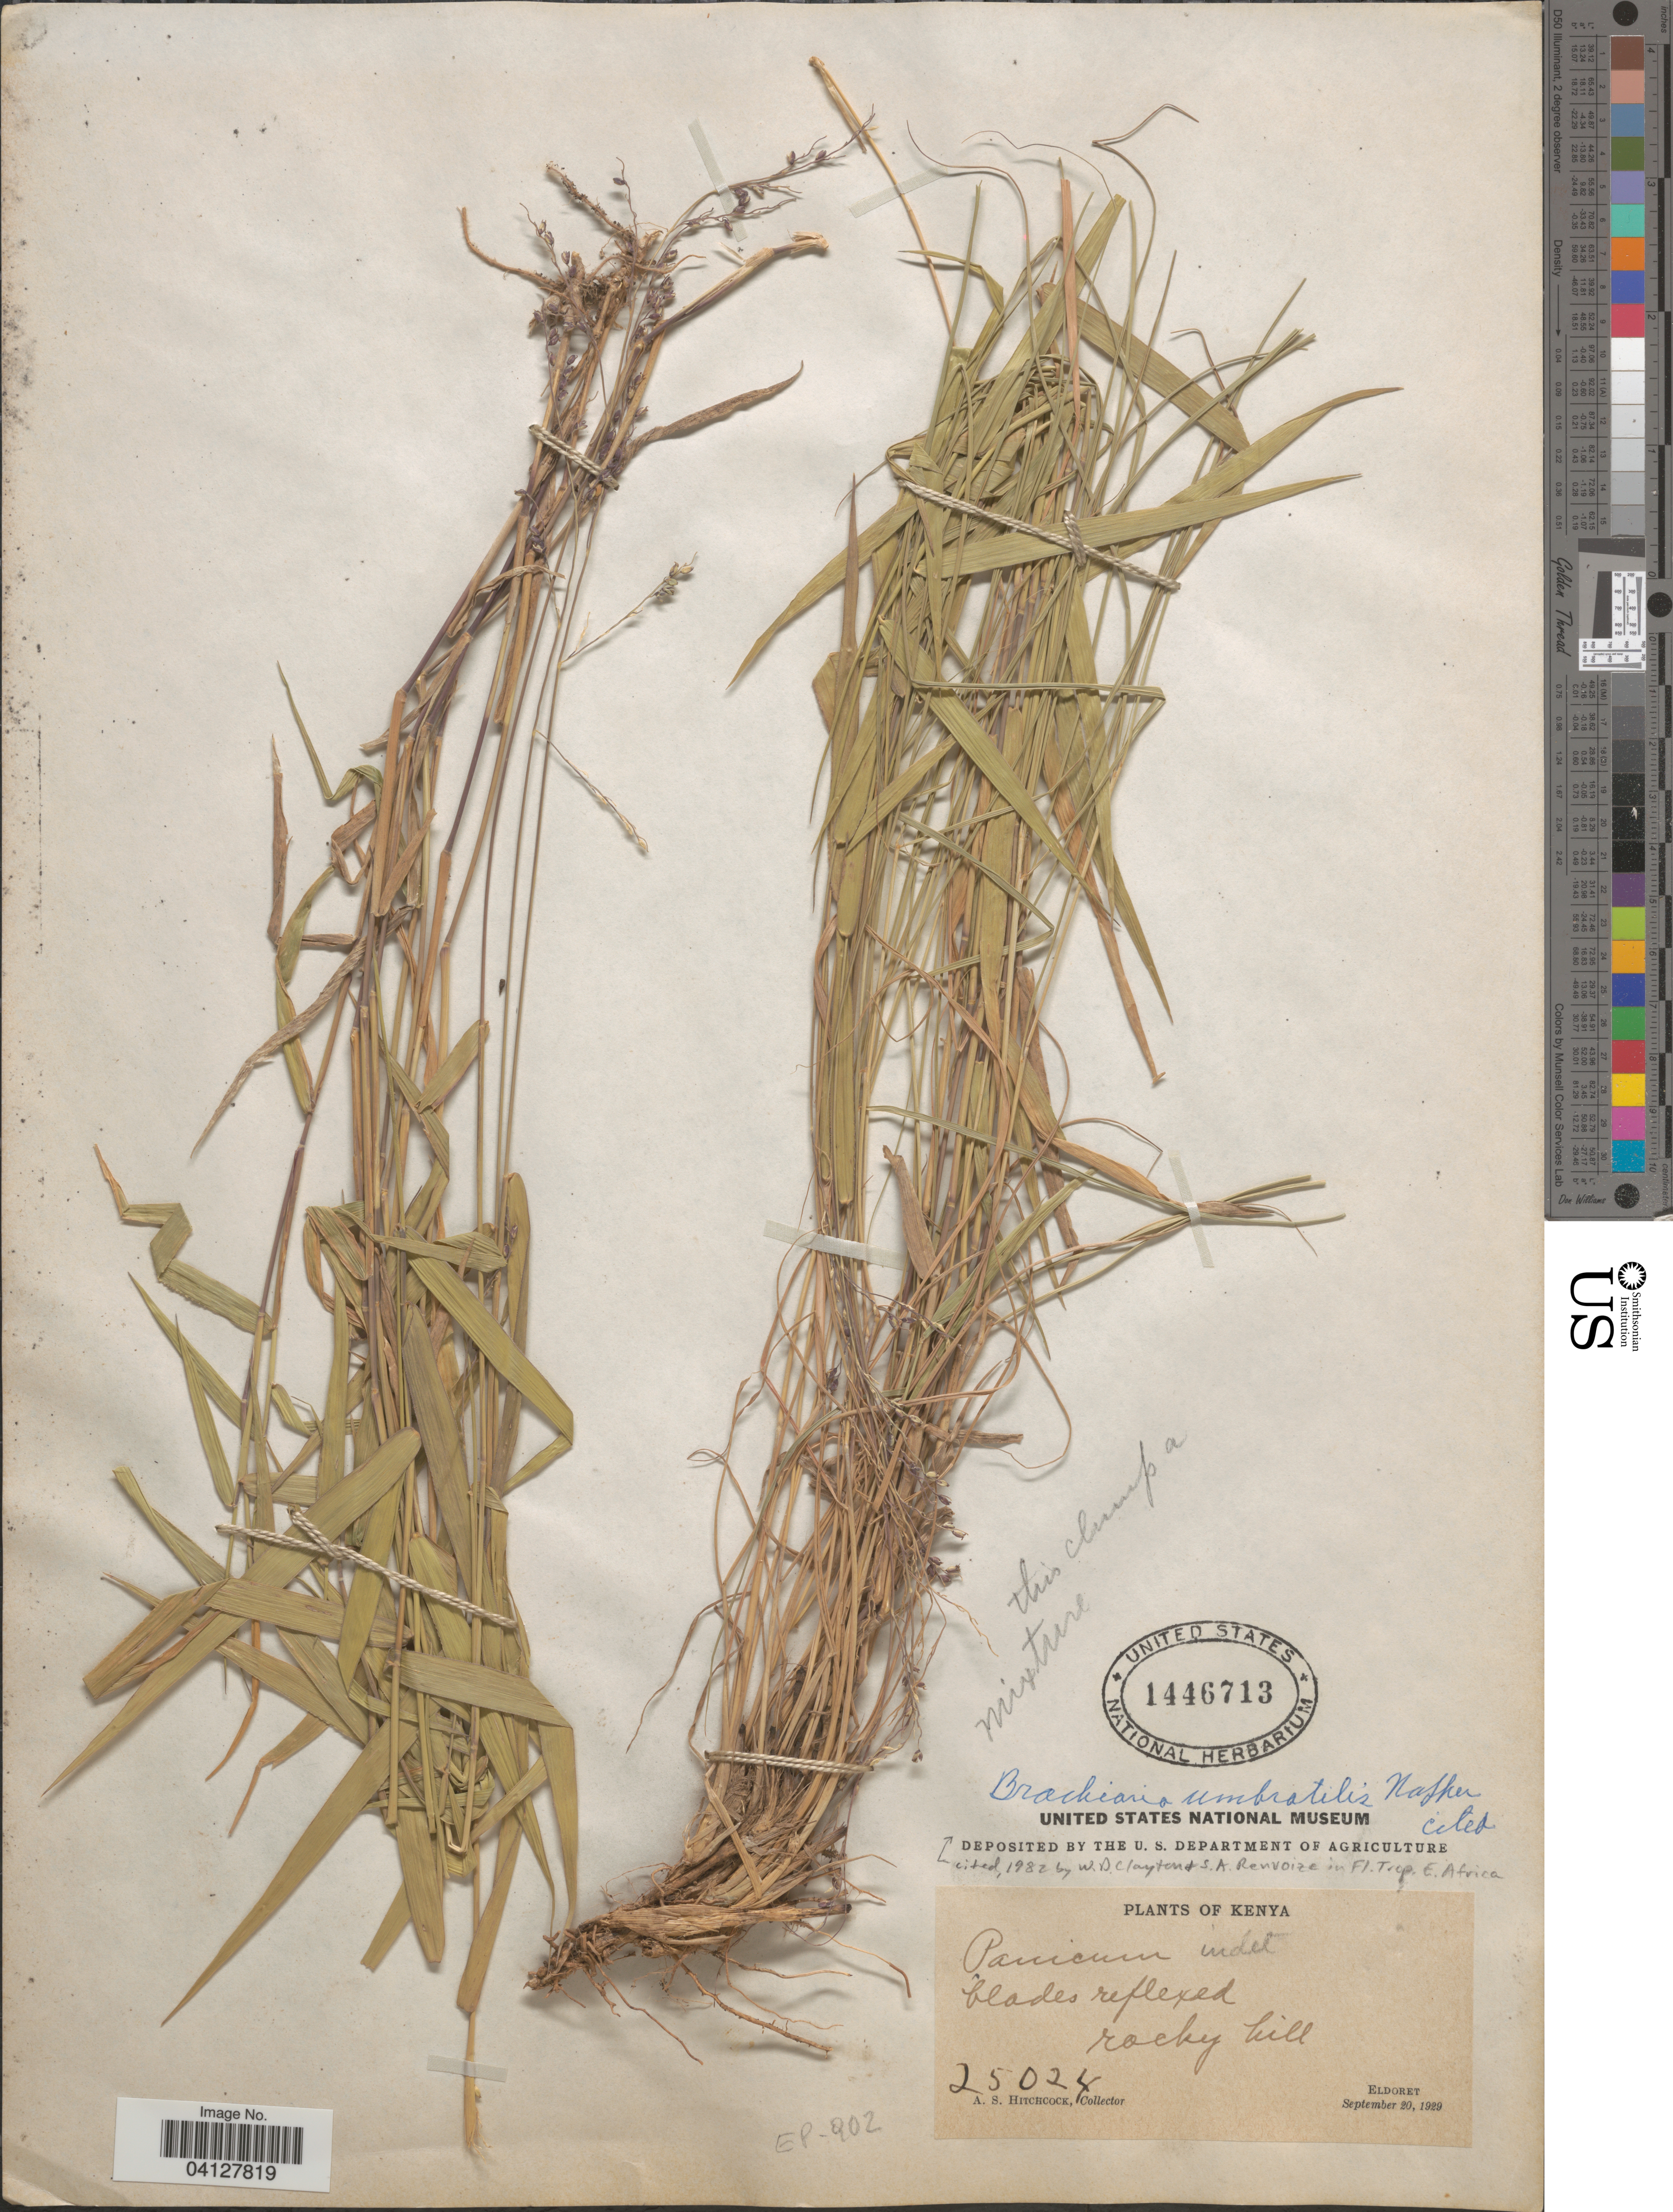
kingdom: Plantae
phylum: Tracheophyta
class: Liliopsida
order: Poales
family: Poaceae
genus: Panicum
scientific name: Panicum sp.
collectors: A. S. Hitchcock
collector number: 25024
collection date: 1929-09-20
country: Kenya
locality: Rocky hill. Eldoret.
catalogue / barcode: US 1446713